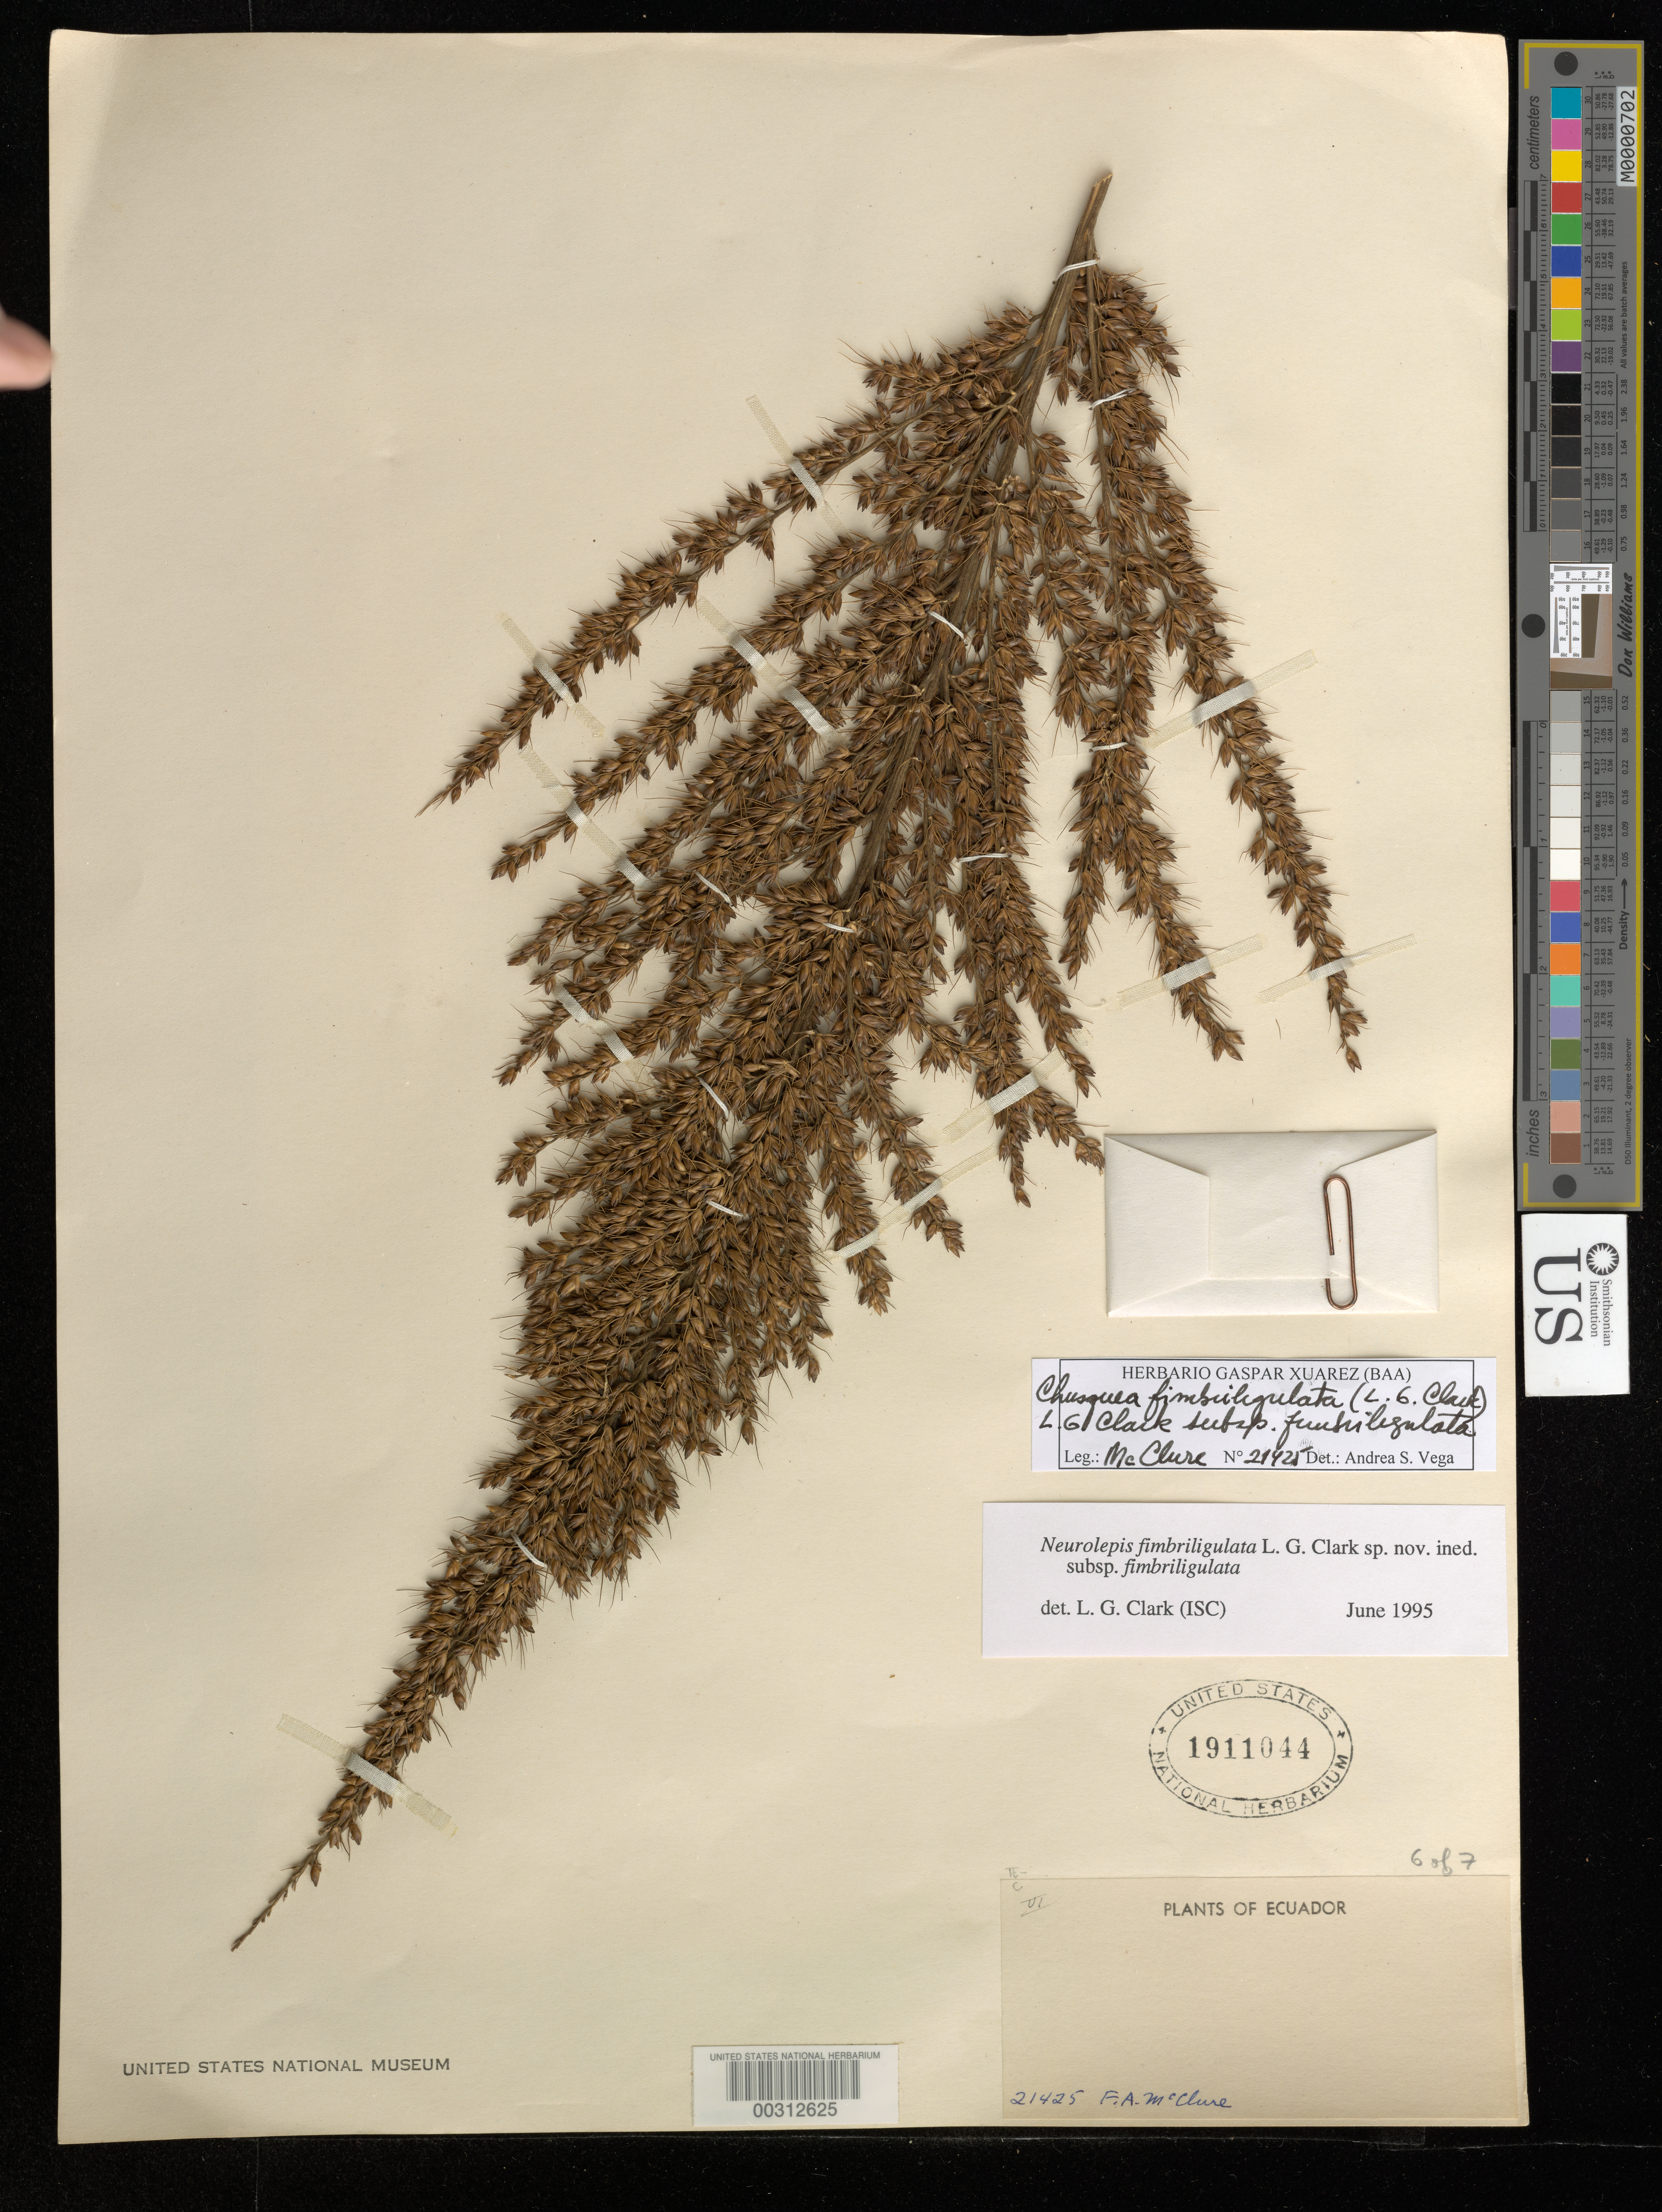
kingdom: Plantae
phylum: Tracheophyta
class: Liliopsida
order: Poales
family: Poaceae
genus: Chusquea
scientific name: Chusquea fimbriligulata subsp. fimbriligulata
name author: (L.G. Clark) L.G. Clark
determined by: Vega, A. S.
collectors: F. A. McClure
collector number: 21425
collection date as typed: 15 Oct 1945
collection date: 1945-10-15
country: Ecuador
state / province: Cotopaxi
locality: Macuchi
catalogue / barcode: US 1911044